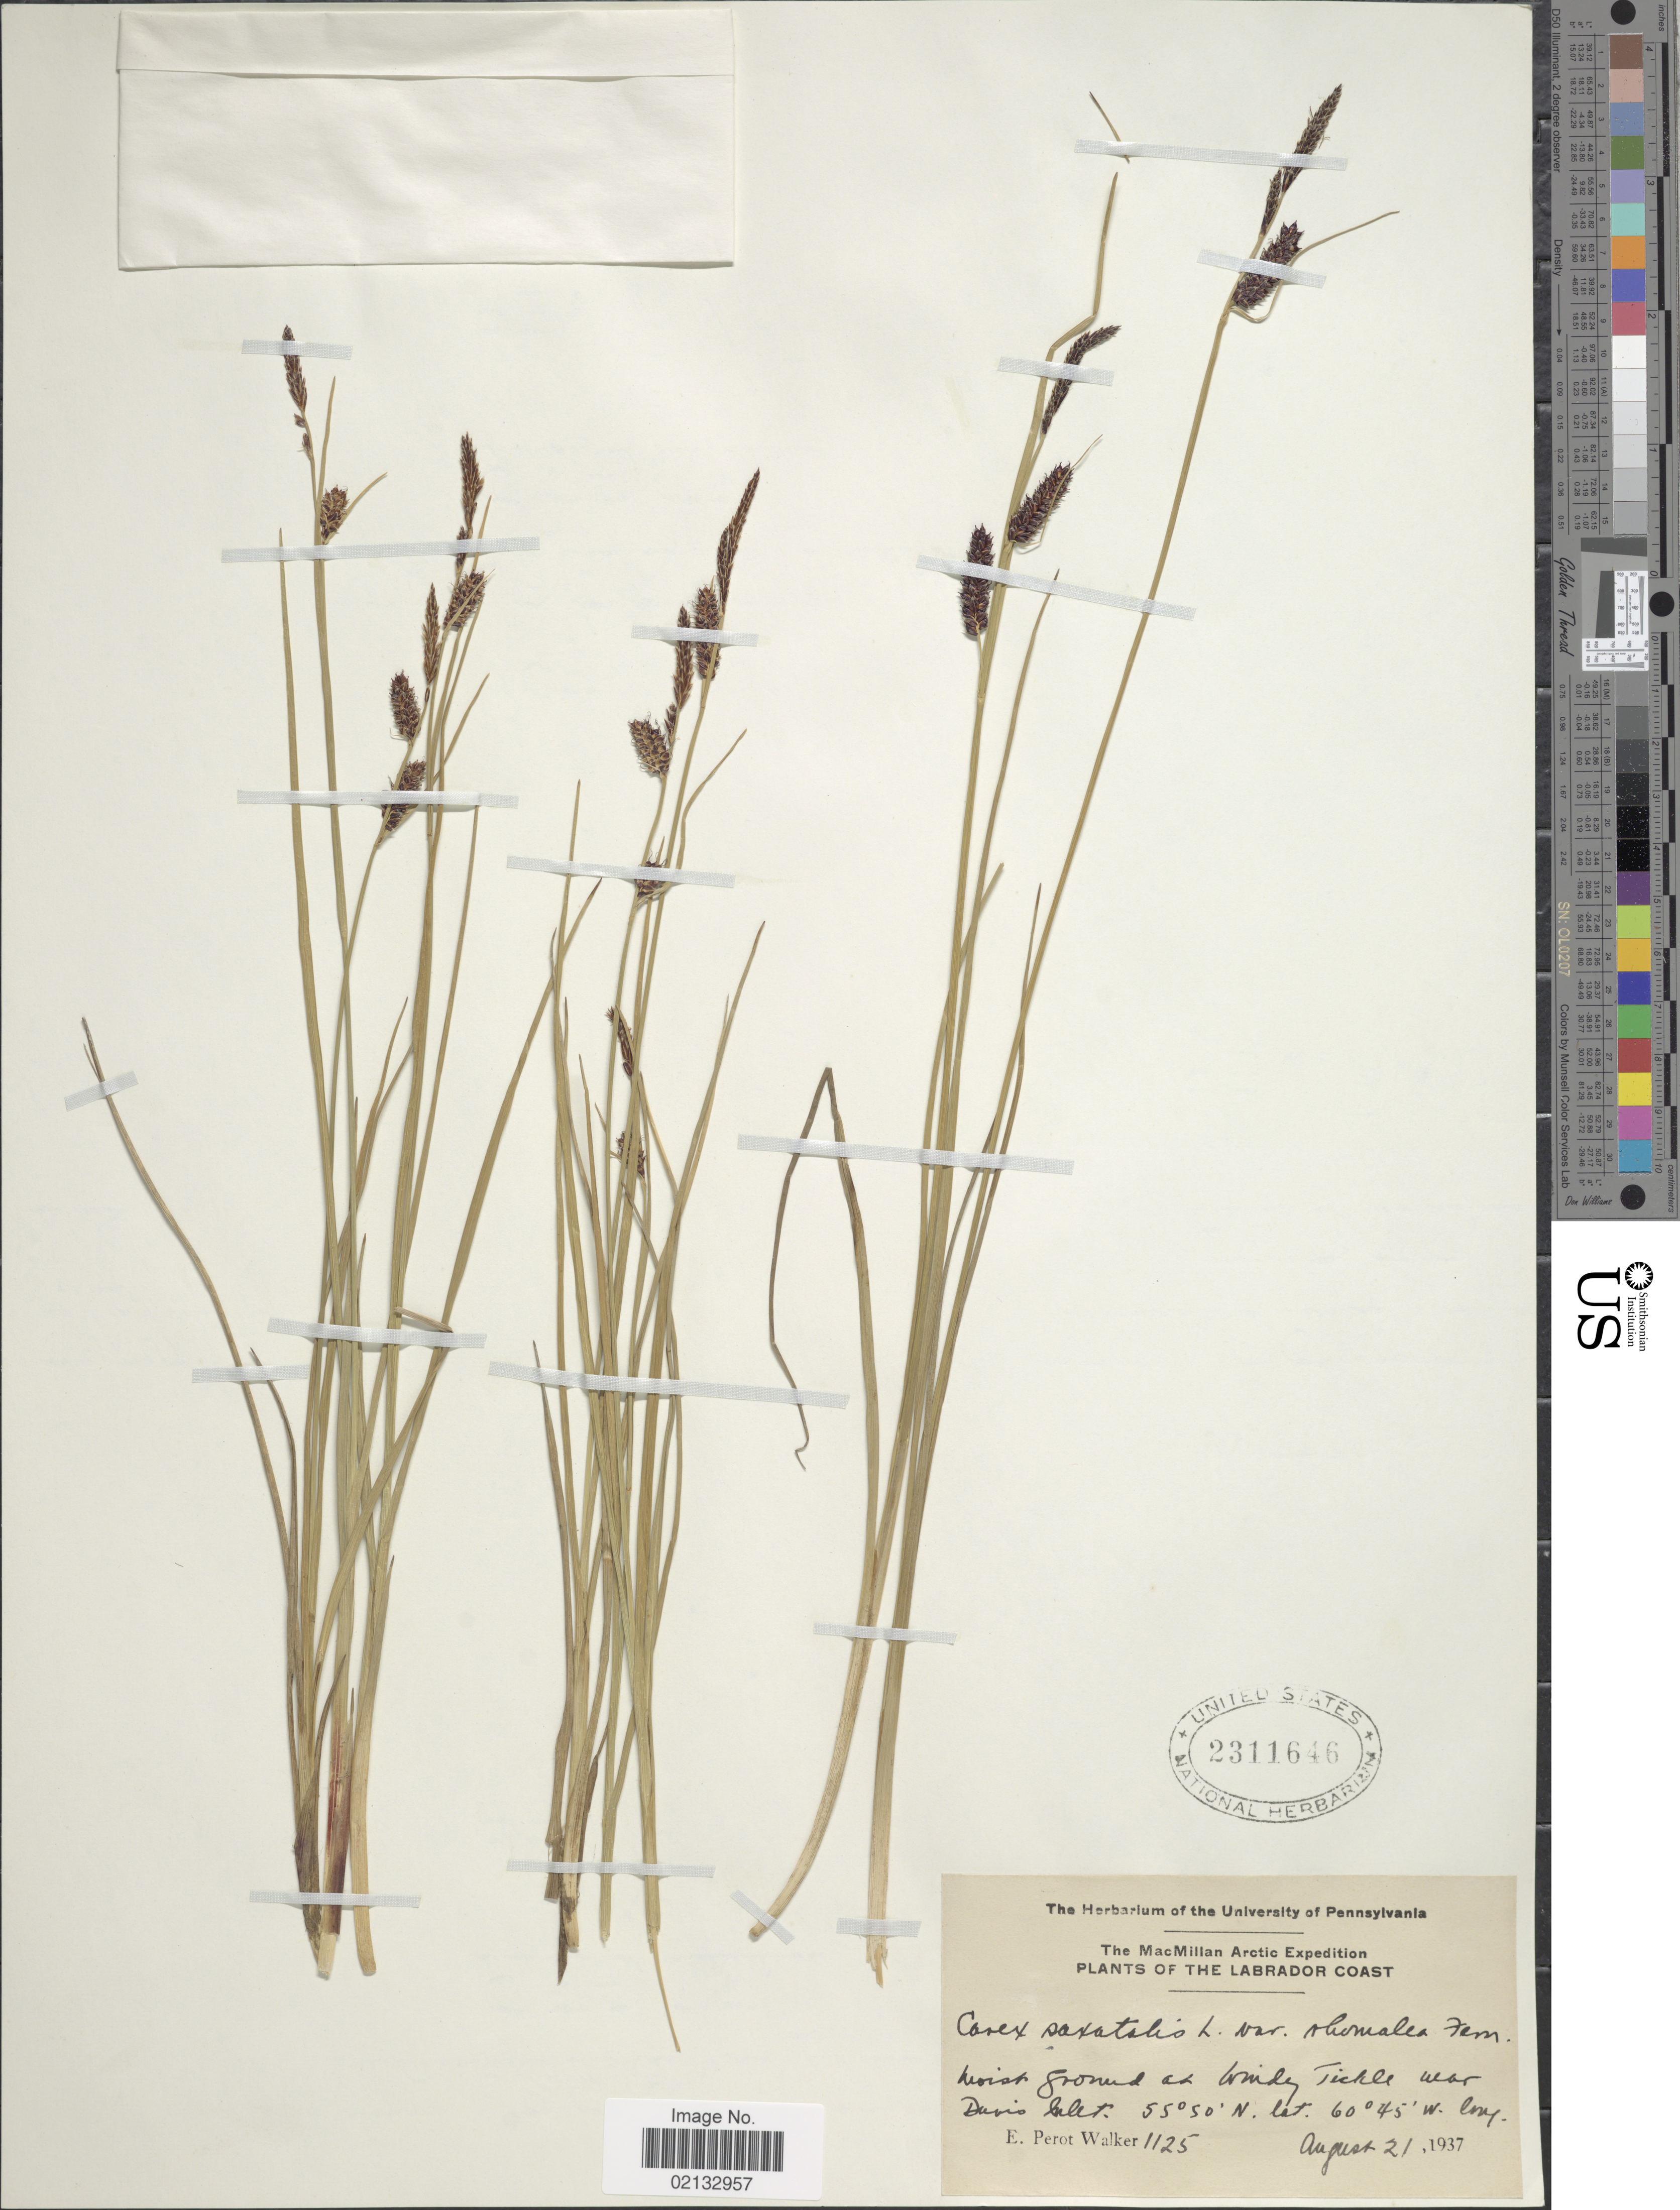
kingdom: Plantae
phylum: Tracheophyta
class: Liliopsida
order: Poales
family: Cyperaceae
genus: Carex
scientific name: Carex saxatilis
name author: L.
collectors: E. P. Walker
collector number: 1125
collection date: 1937-08-21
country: Canada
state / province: Newfoundland and Labrador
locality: Labrador Coast. Moist ground at Windy Tickle near Davis Inlet.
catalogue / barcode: US 2311646